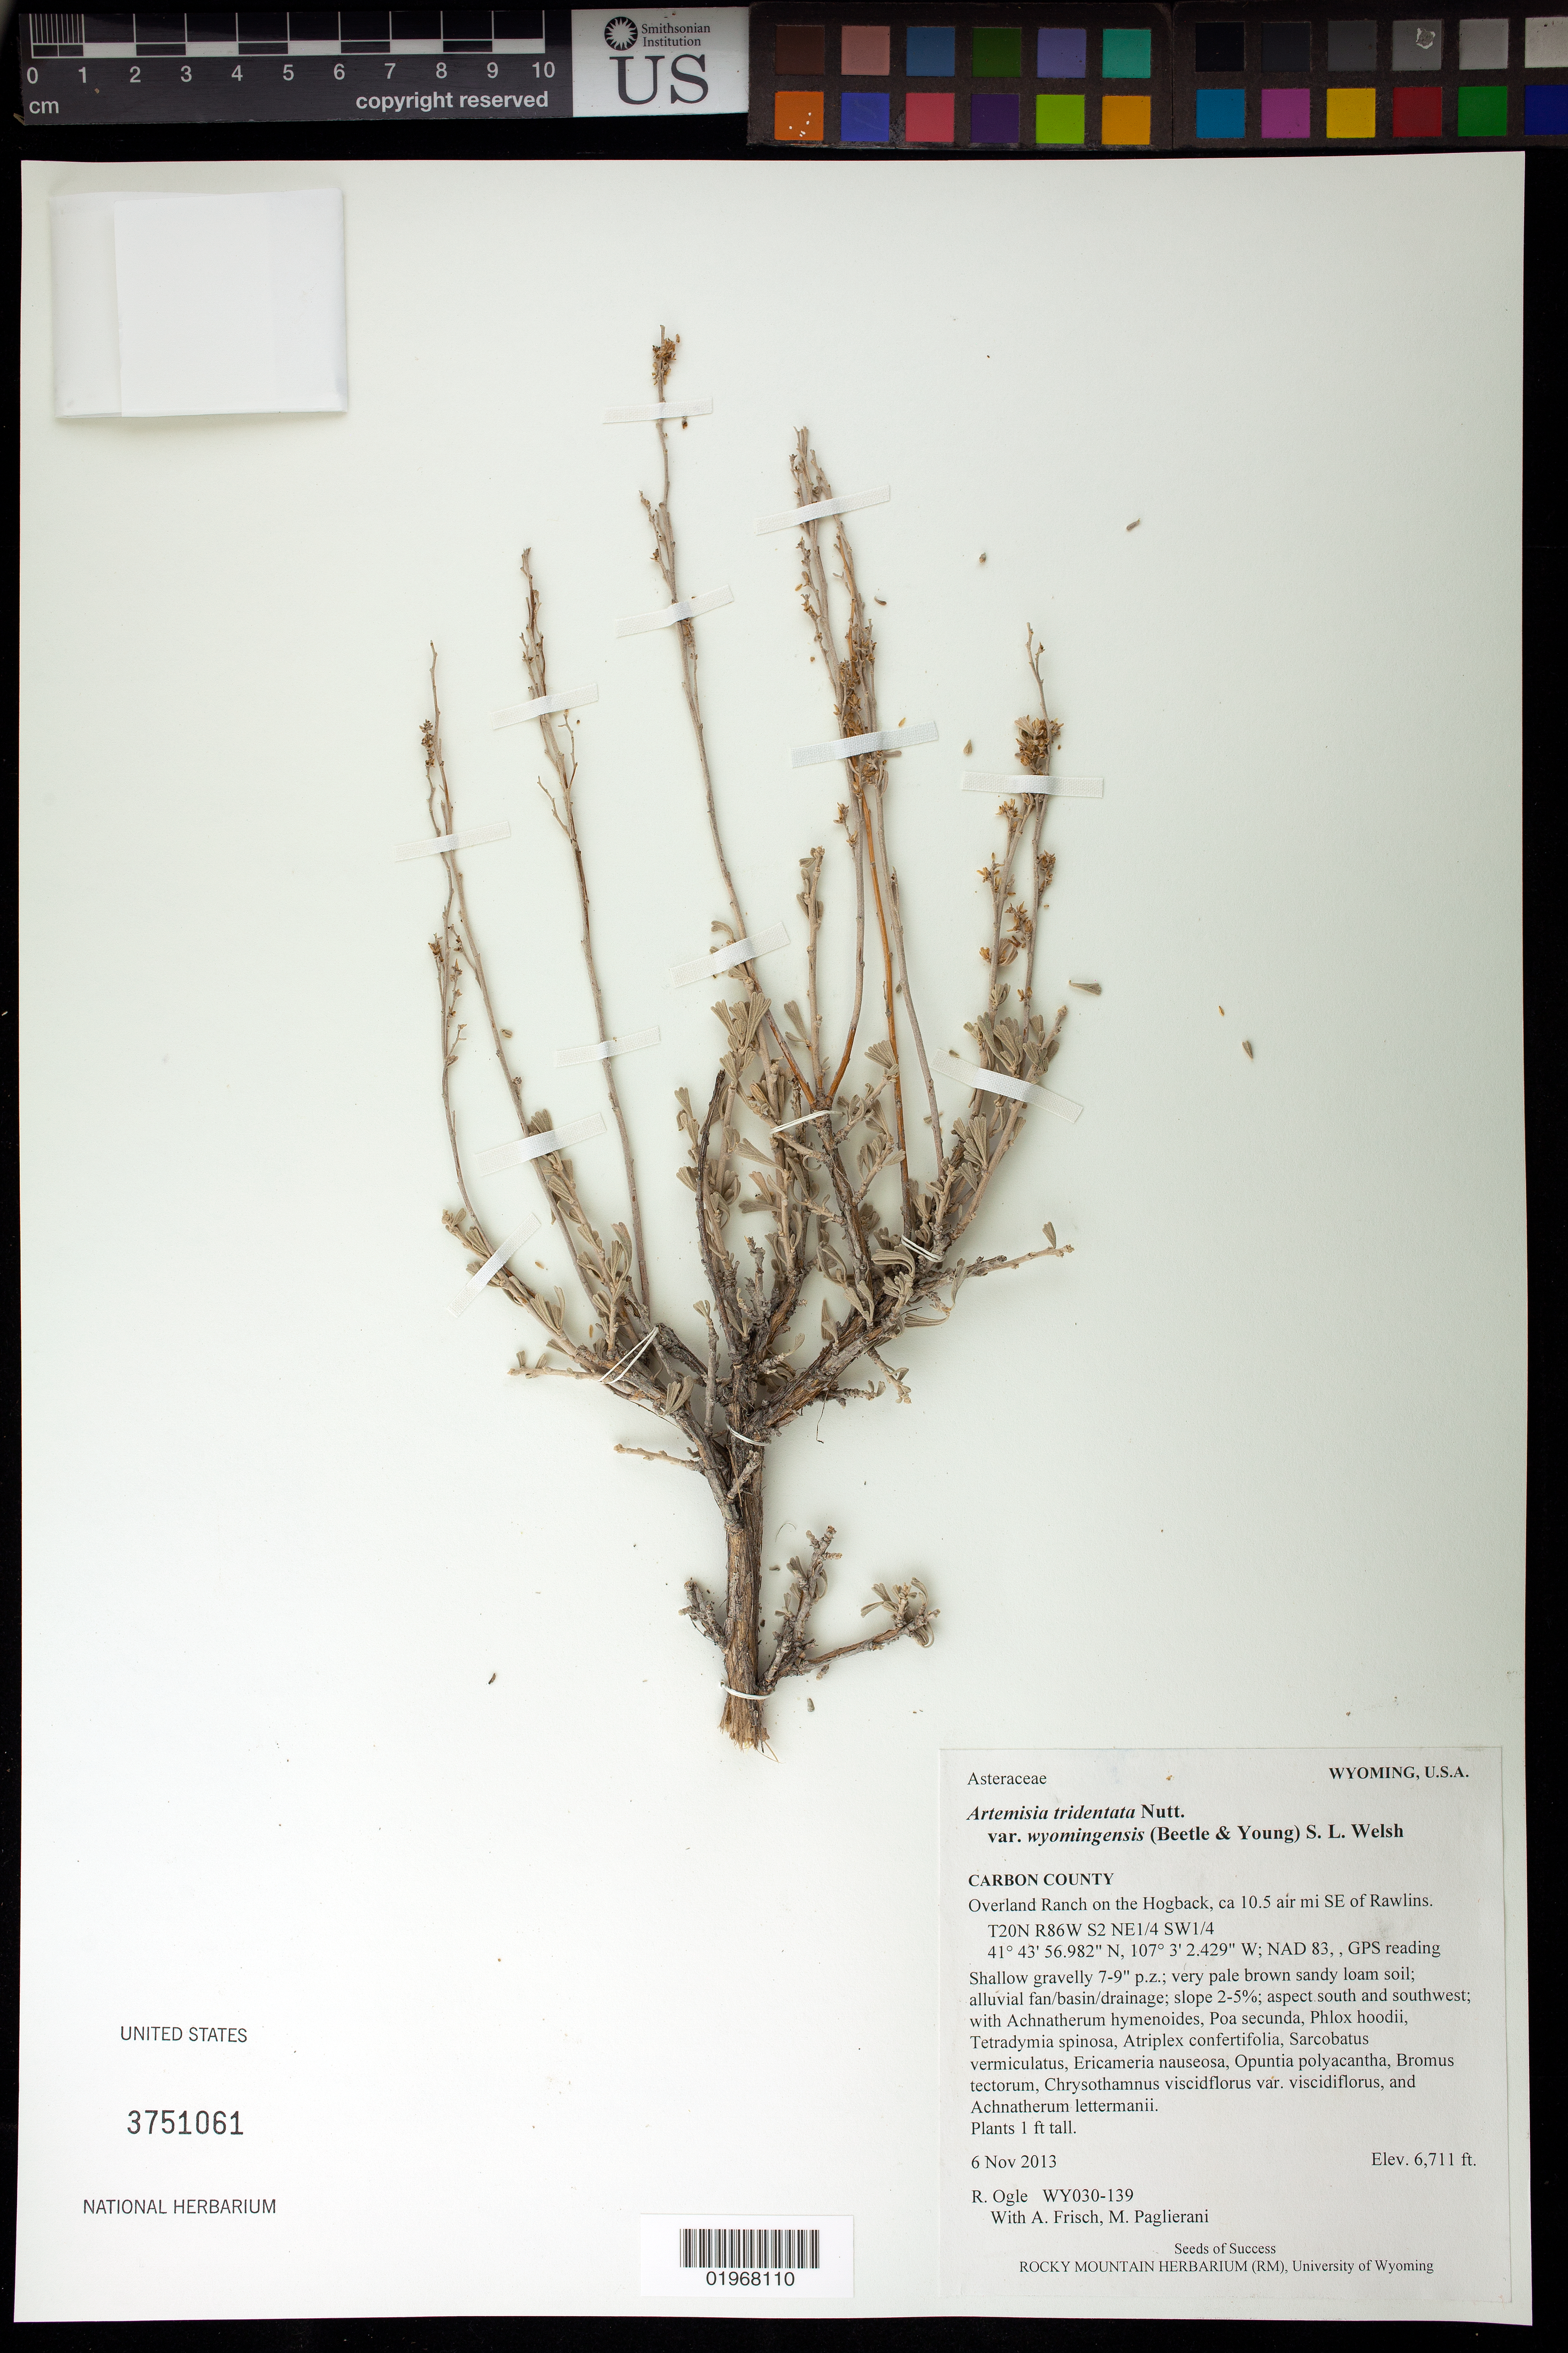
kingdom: Plantae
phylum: Tracheophyta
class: Magnoliopsida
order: Asterales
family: Asteraceae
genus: Artemisia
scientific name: Artemisia tridentata var. wyomingensis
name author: (Beetle & Young) S.L. Welsh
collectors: R. Ogle, A. Frisch & M. Paglierani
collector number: WY030-139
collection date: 2013-11-06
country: United States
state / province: Wyoming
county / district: Carbon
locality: Overland Ranch on the Hogback, ca 10.5 air mi. SE of Rawlins.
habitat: Brown sandy loam soil; alluvial fan/basin/drainage. With Poa secunda, Bromus tectorum, Phlox hoodii, ect.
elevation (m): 2046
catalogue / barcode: US 3751061